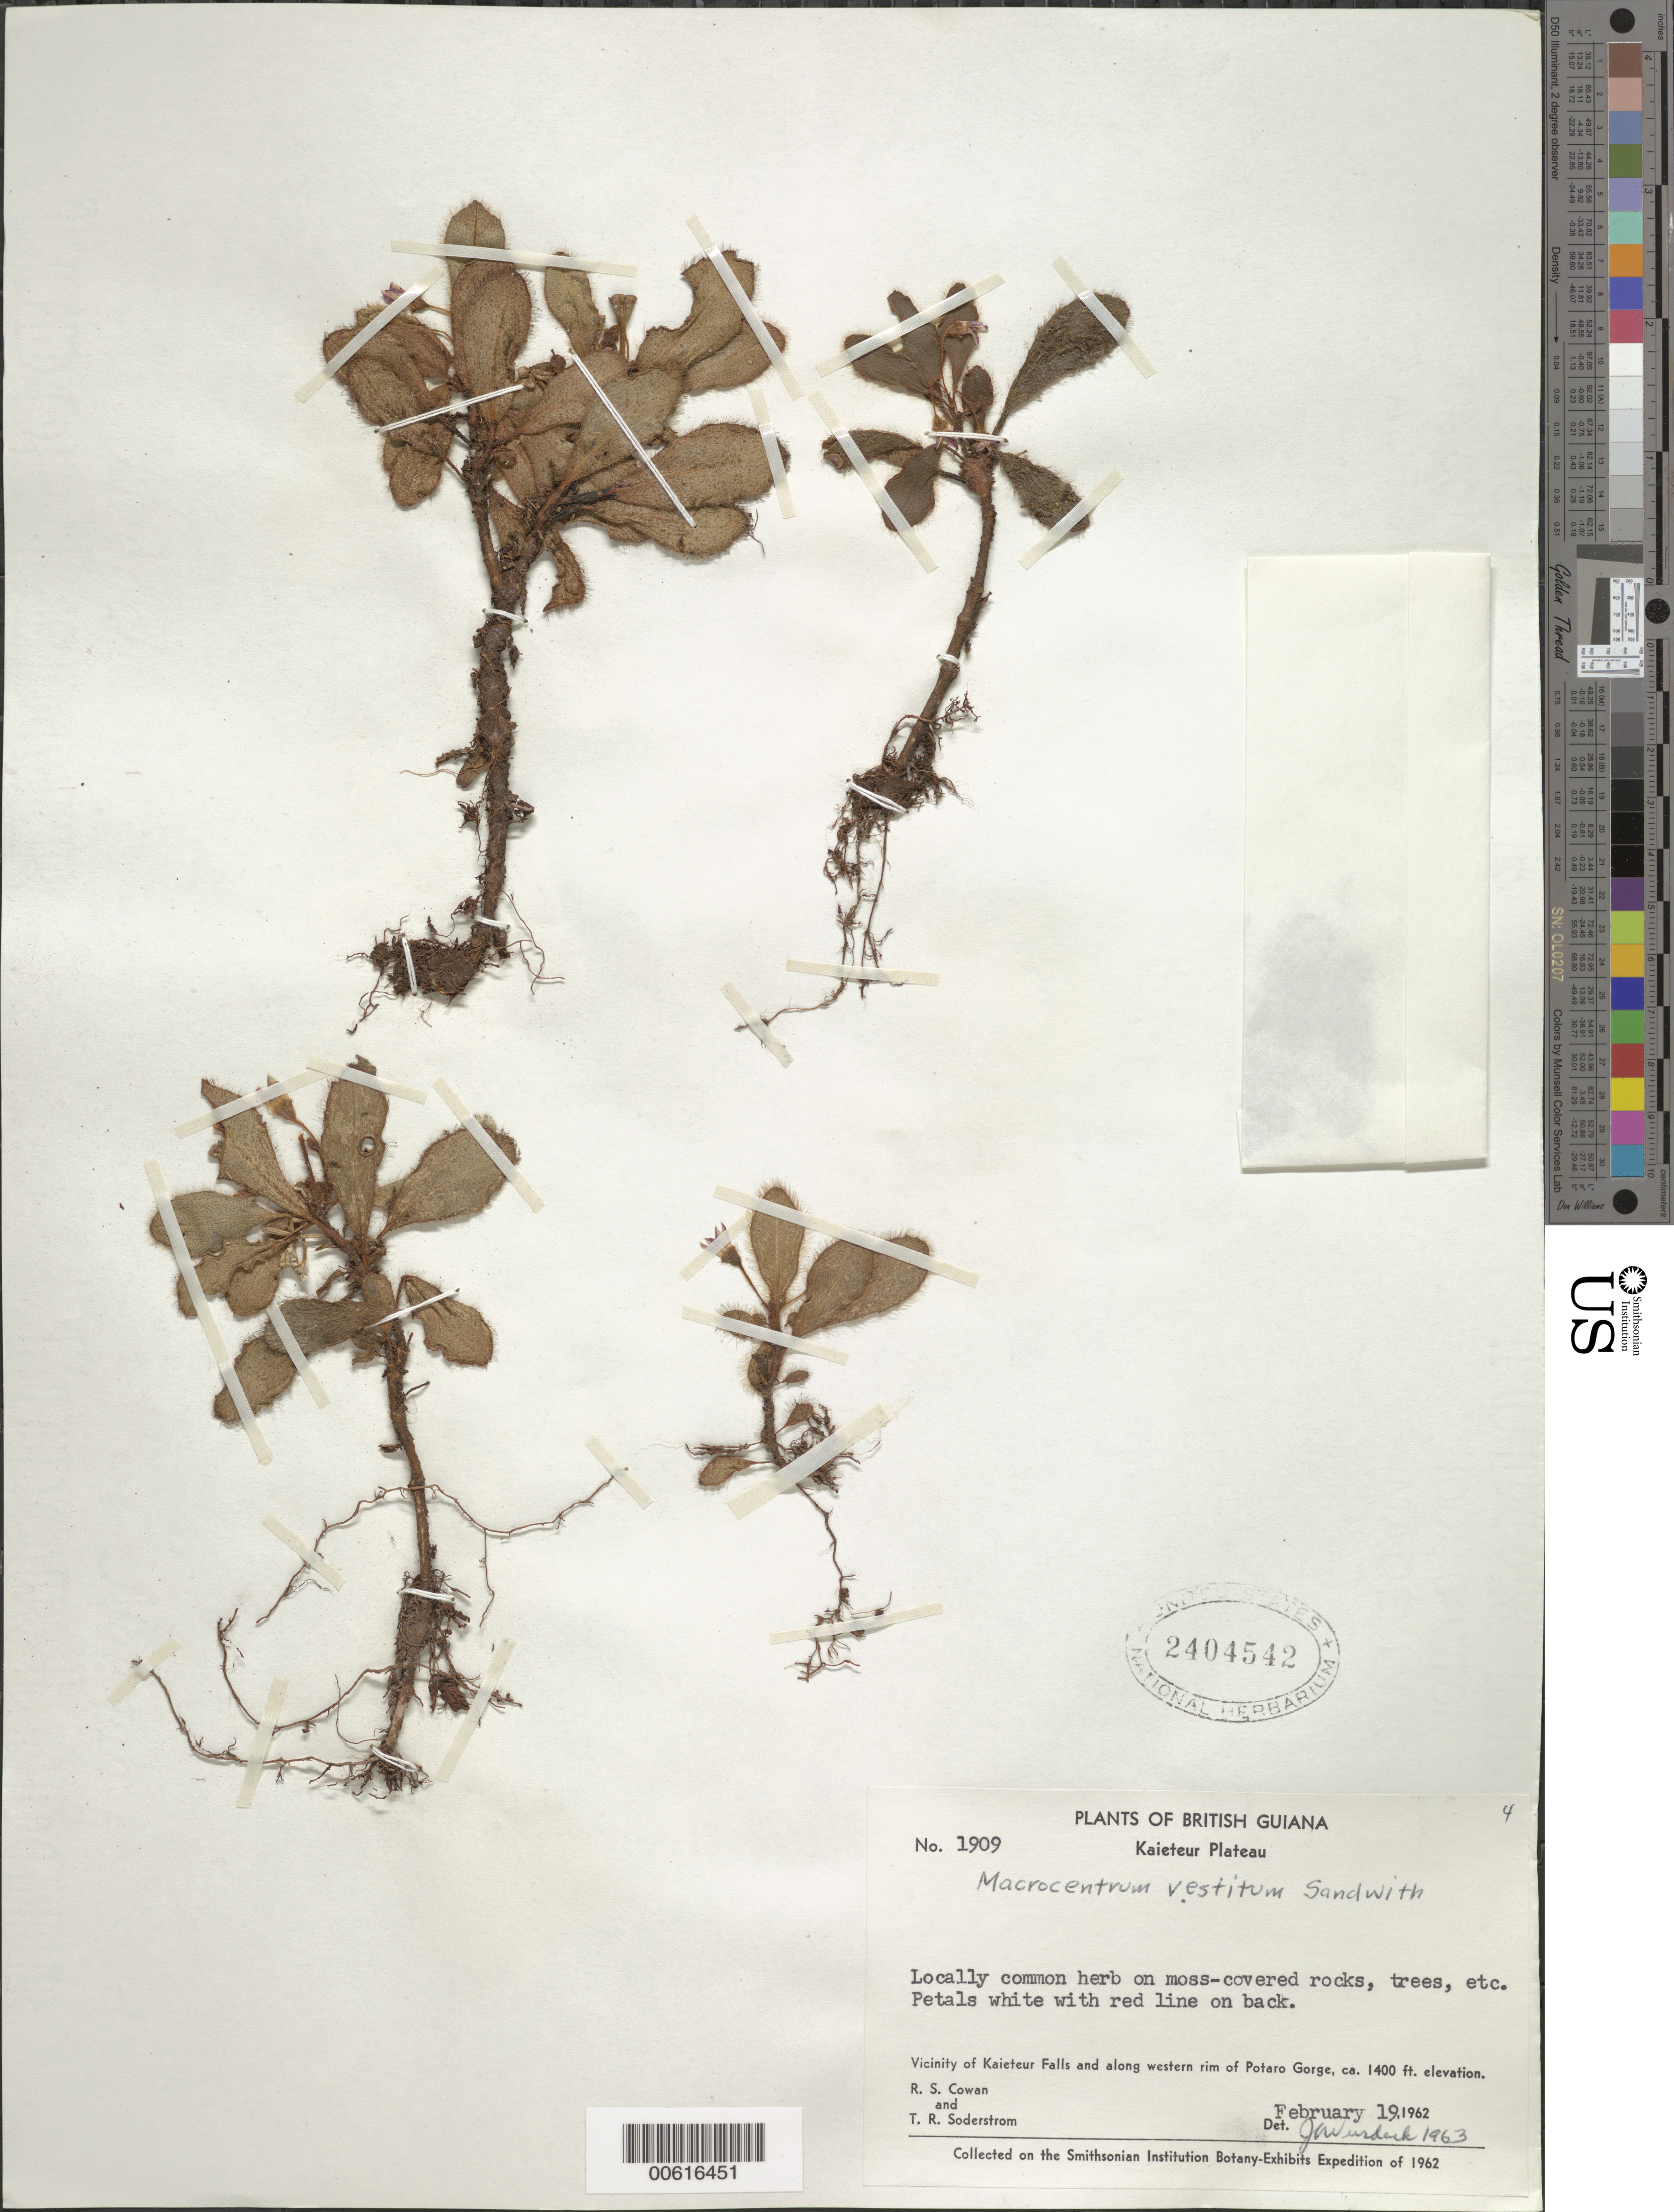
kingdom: Plantae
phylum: Tracheophyta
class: Magnoliopsida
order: Myrtales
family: Melastomataceae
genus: Macrocentrum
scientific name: Macrocentrum vestitum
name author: Sandwith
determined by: Wurdack, John J., (US), US (UNITED STATES)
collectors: R. S. Cowan & T. R. Soderstrom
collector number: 1909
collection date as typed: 19-Feb-62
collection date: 1962-02-19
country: Guyana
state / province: Potaro-Siparuni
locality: Kaieteur Plateau, vicinity of Kaieteur Falls and western rim of Potaro Gorge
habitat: Moss covered rocks, trees etc.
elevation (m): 427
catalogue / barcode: US 2404542